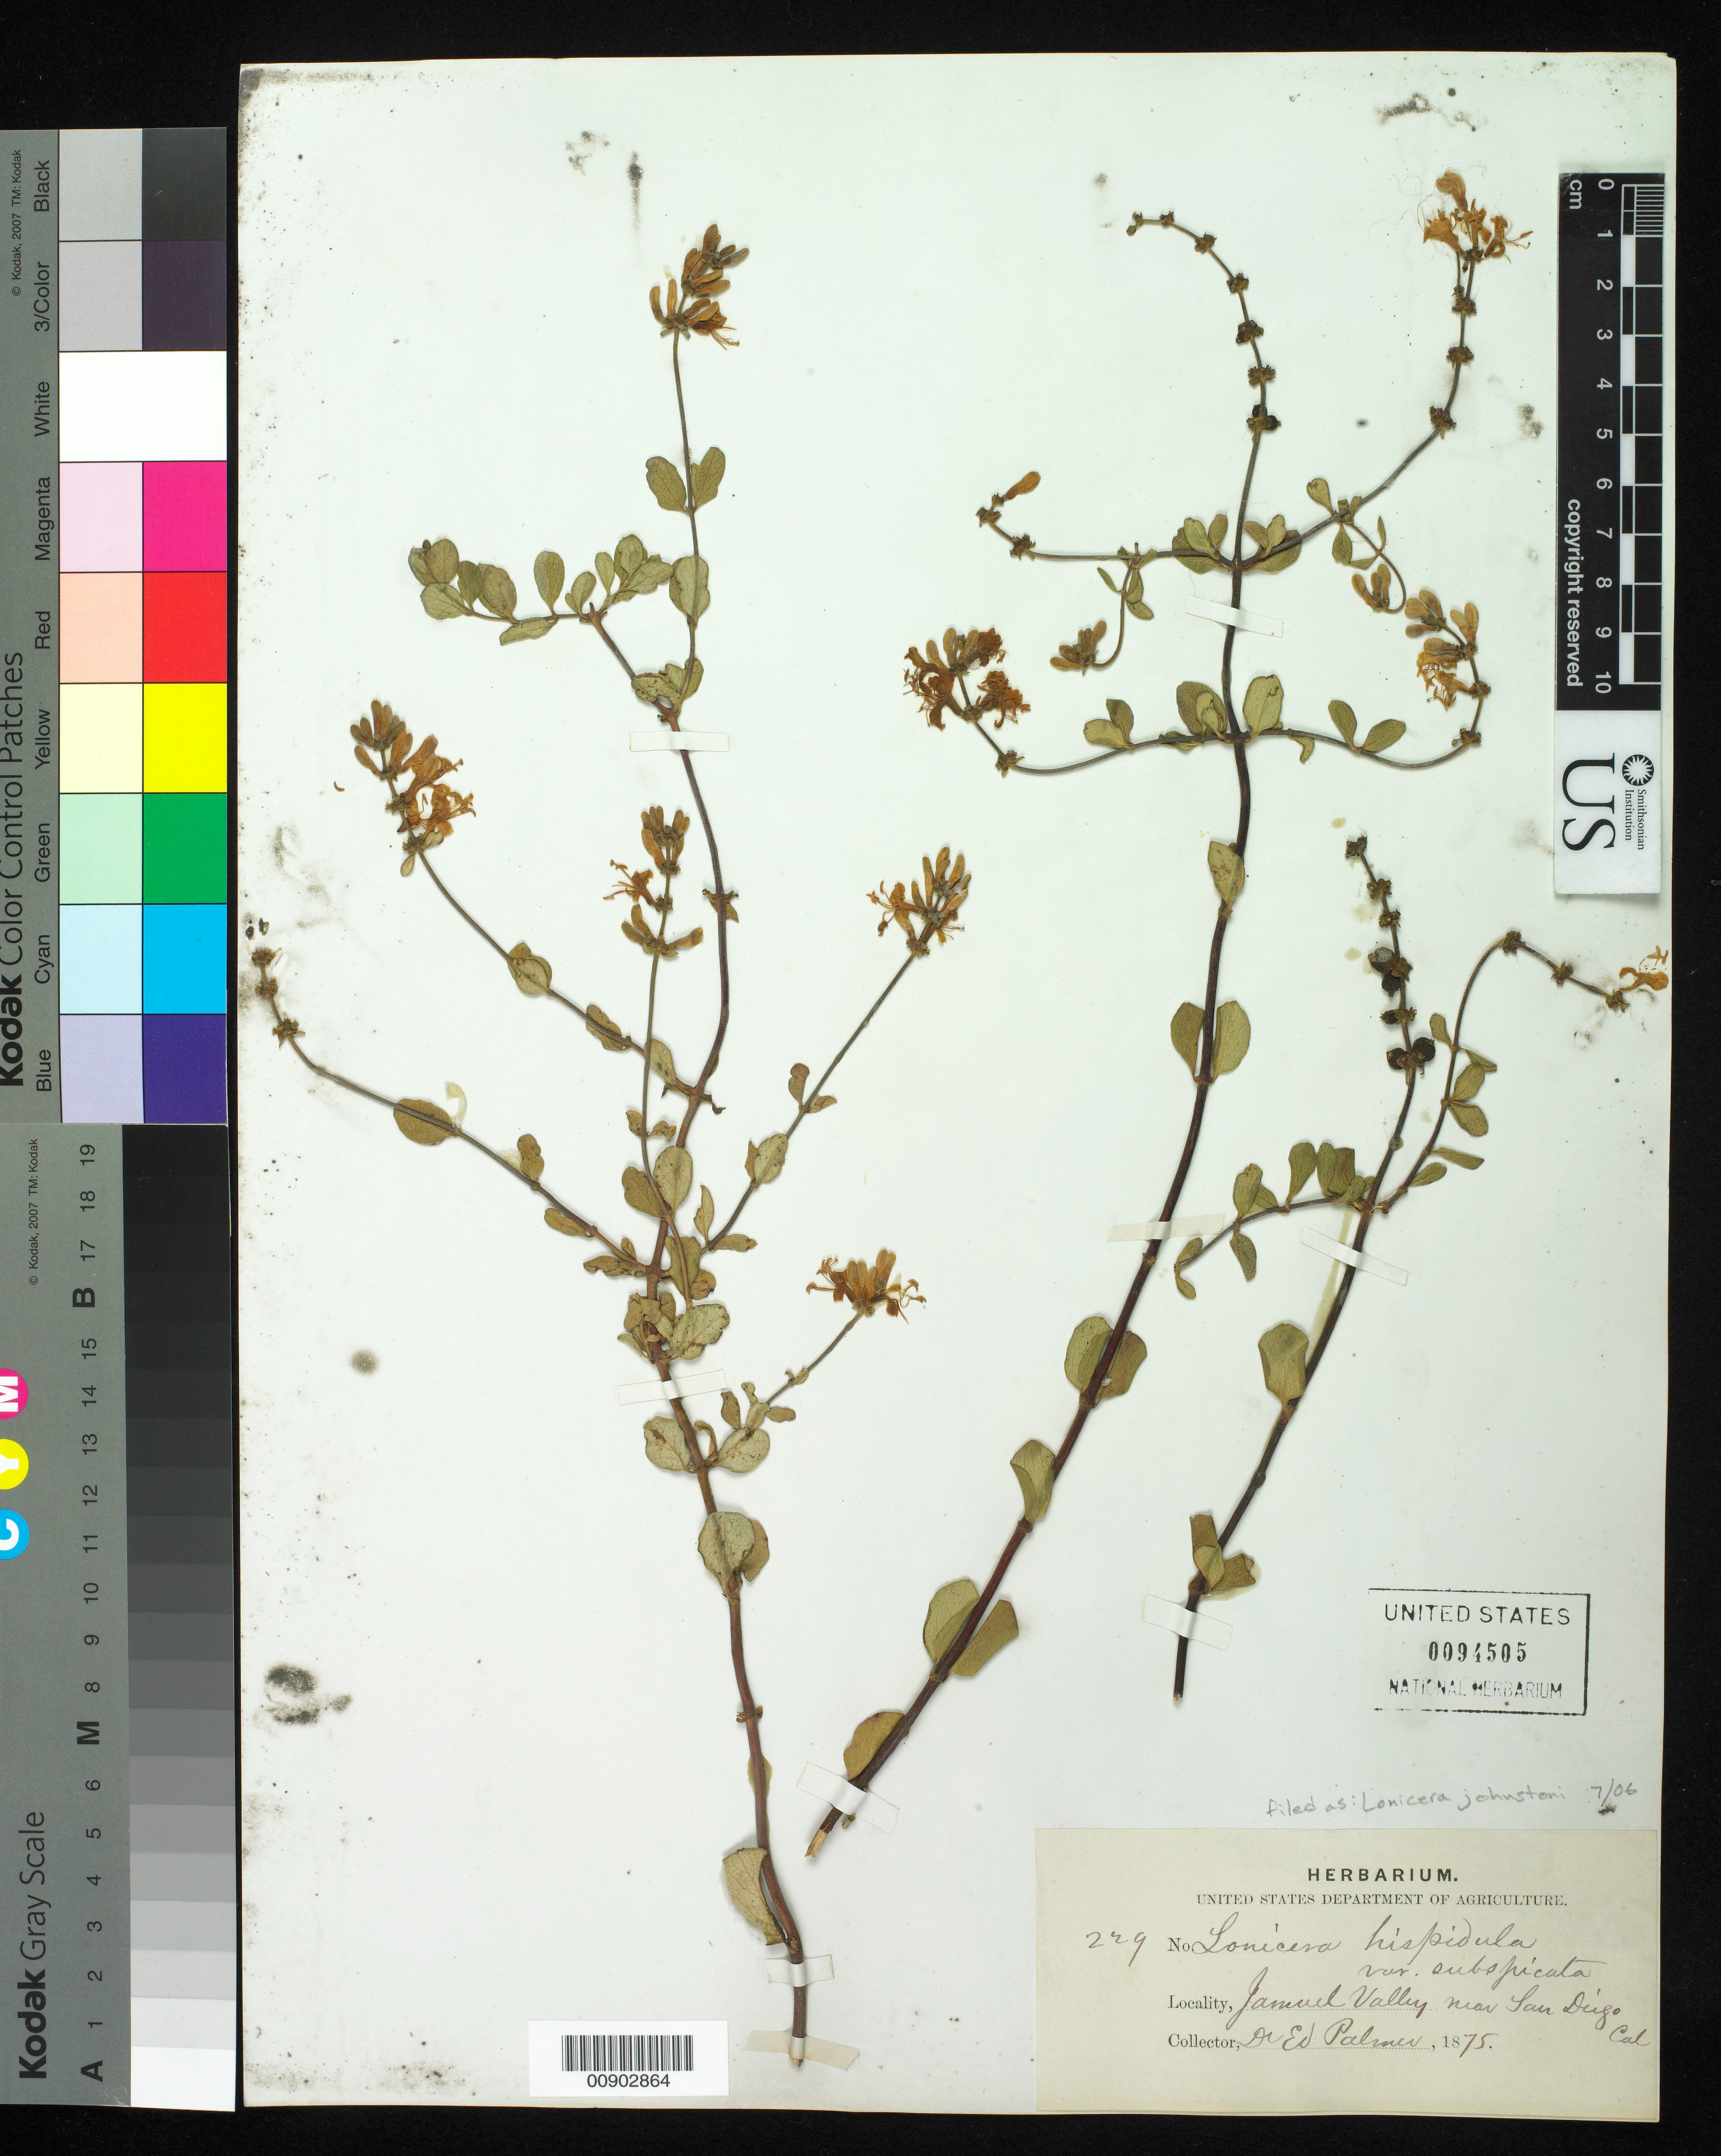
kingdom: Plantae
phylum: Tracheophyta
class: Magnoliopsida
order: Dipsacales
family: Caprifoliaceae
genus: Lonicera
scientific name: Lonicera johnstonii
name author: (D.D. Keck) McMinn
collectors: E. Palmer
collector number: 229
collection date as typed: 1875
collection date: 1875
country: United States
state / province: California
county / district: San Diego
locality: Jamul Valley, near San Diego, California.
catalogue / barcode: US 94505